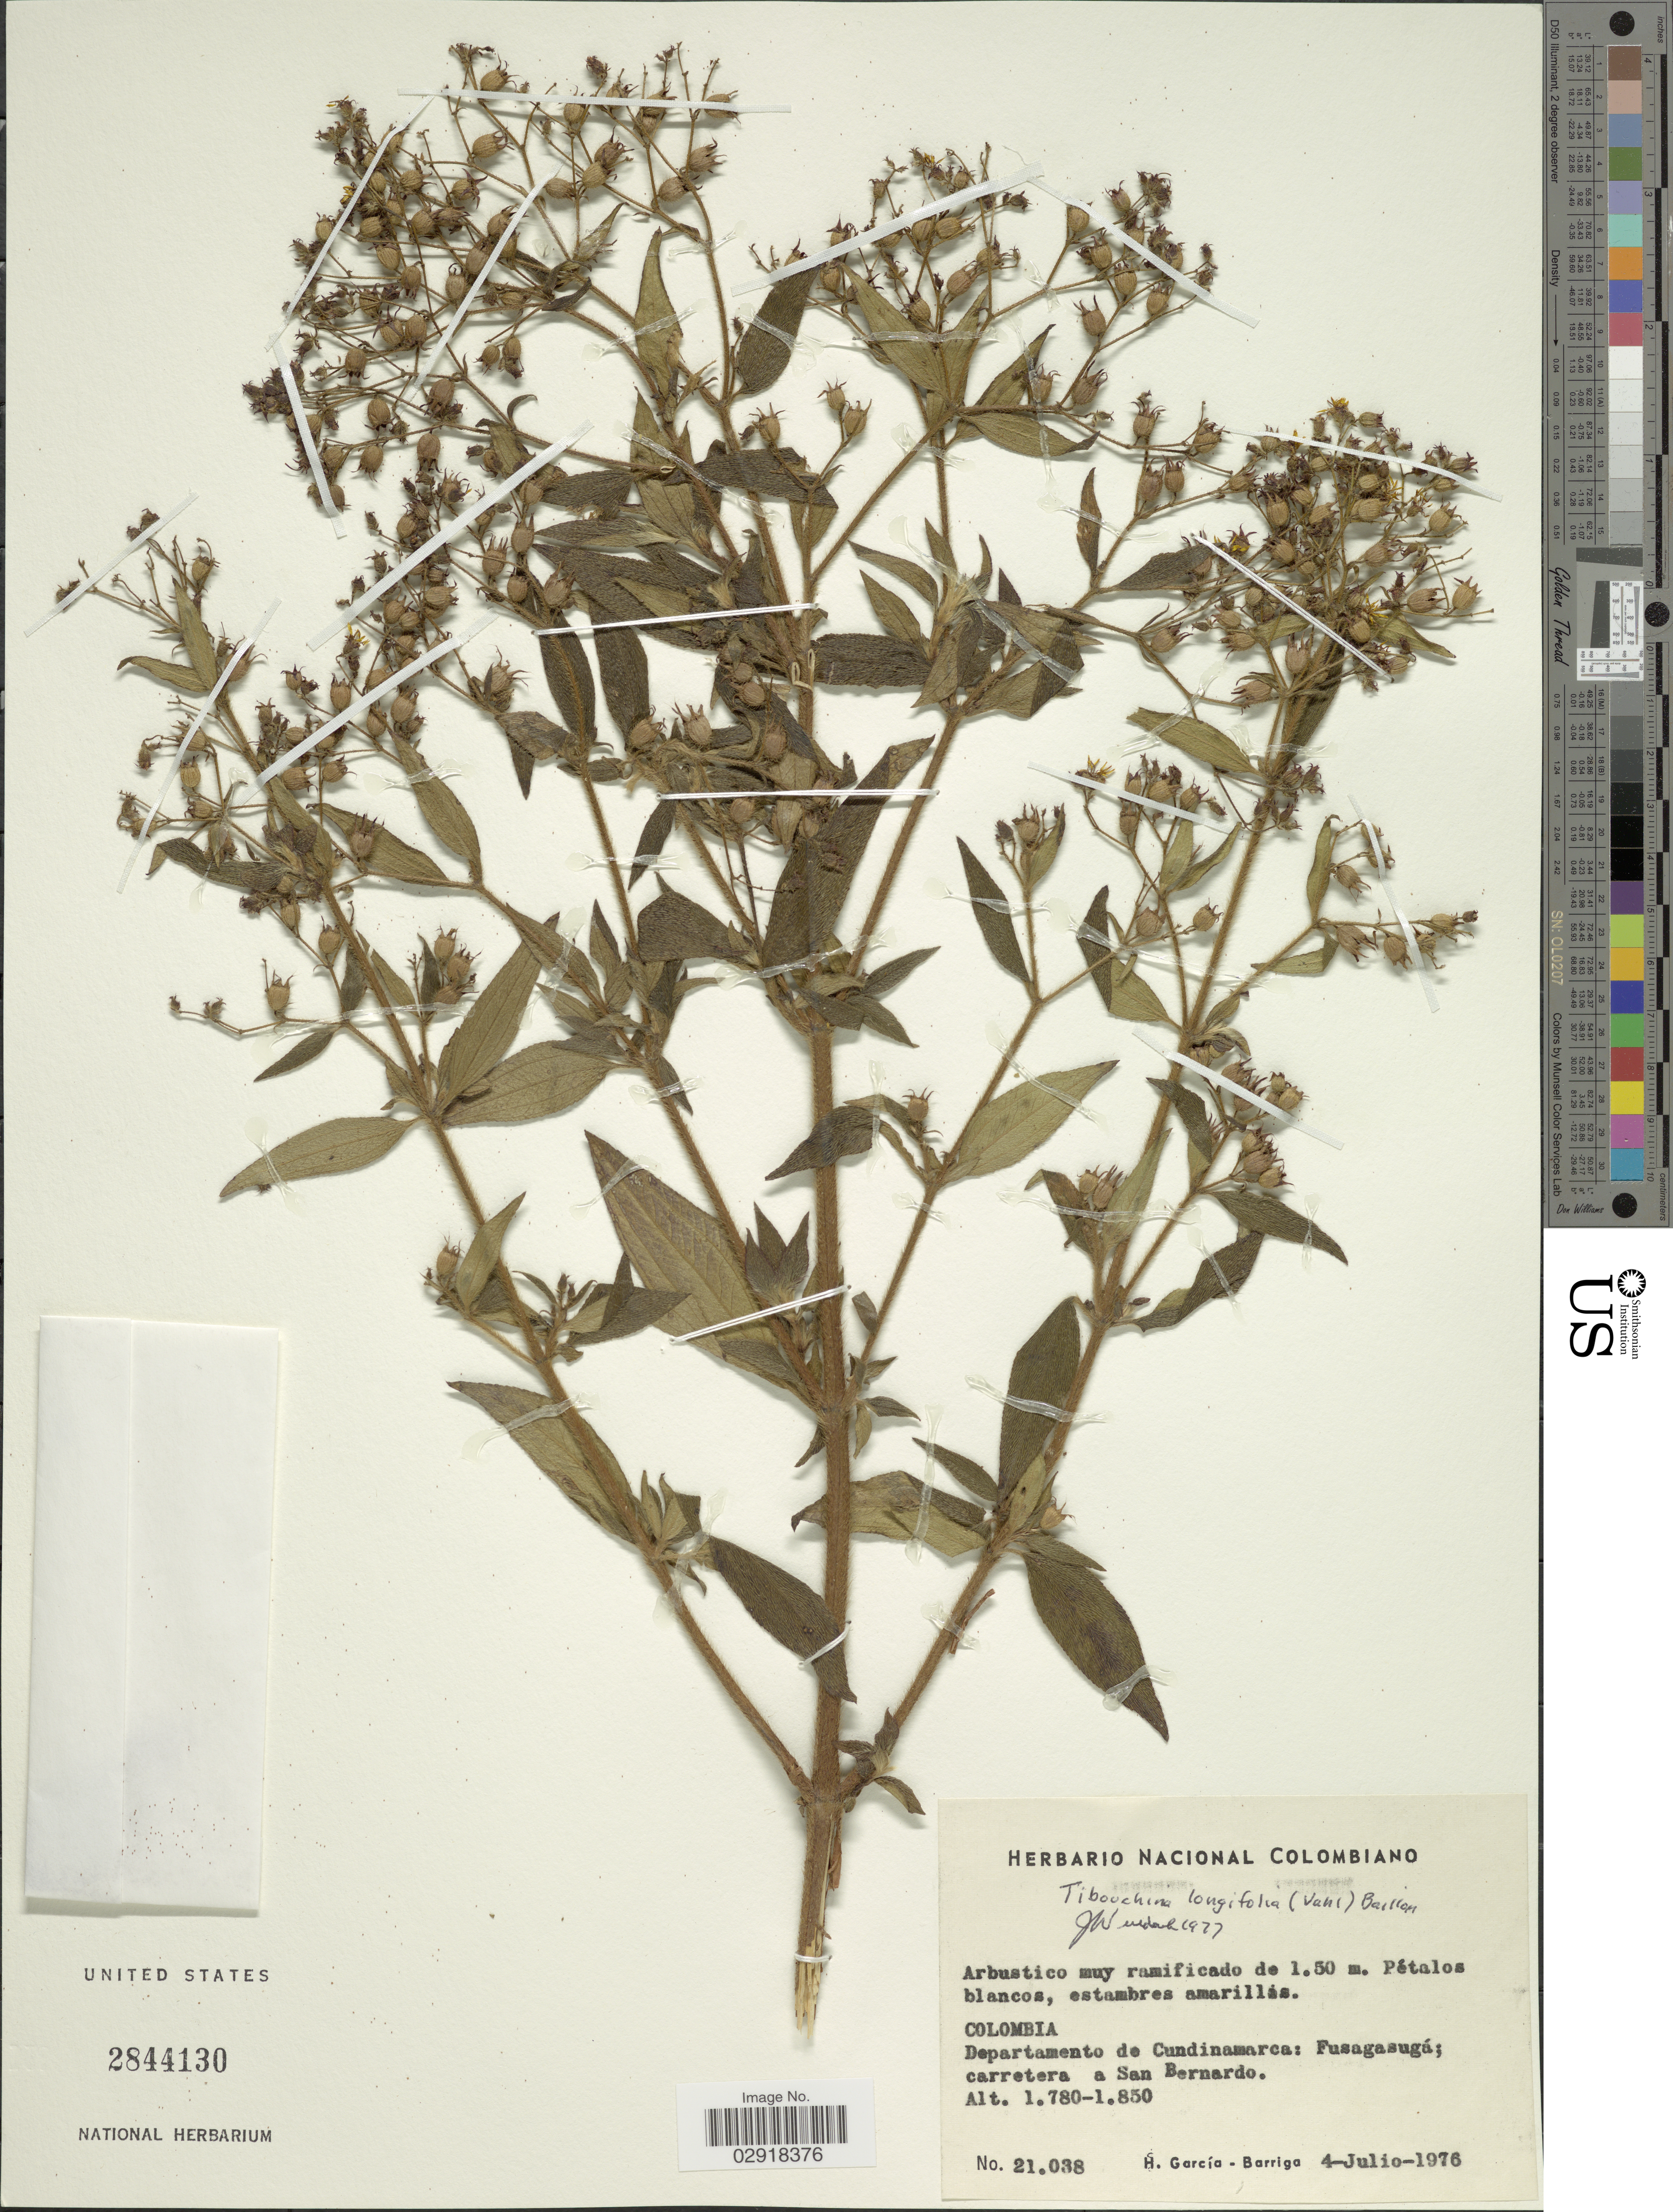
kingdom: Plantae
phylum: Tracheophyta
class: Magnoliopsida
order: Myrtales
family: Melastomataceae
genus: Chaetogastra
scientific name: Chaetogastra longifolia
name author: (Vahl) DC.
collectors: H. García Barriga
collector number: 21038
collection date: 1976-07-04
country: Colombia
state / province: Cundinamarca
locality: Departamento de Cundinamarca, Fusagasugá, carretera a San Bernardo.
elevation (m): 1780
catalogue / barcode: US 2844130